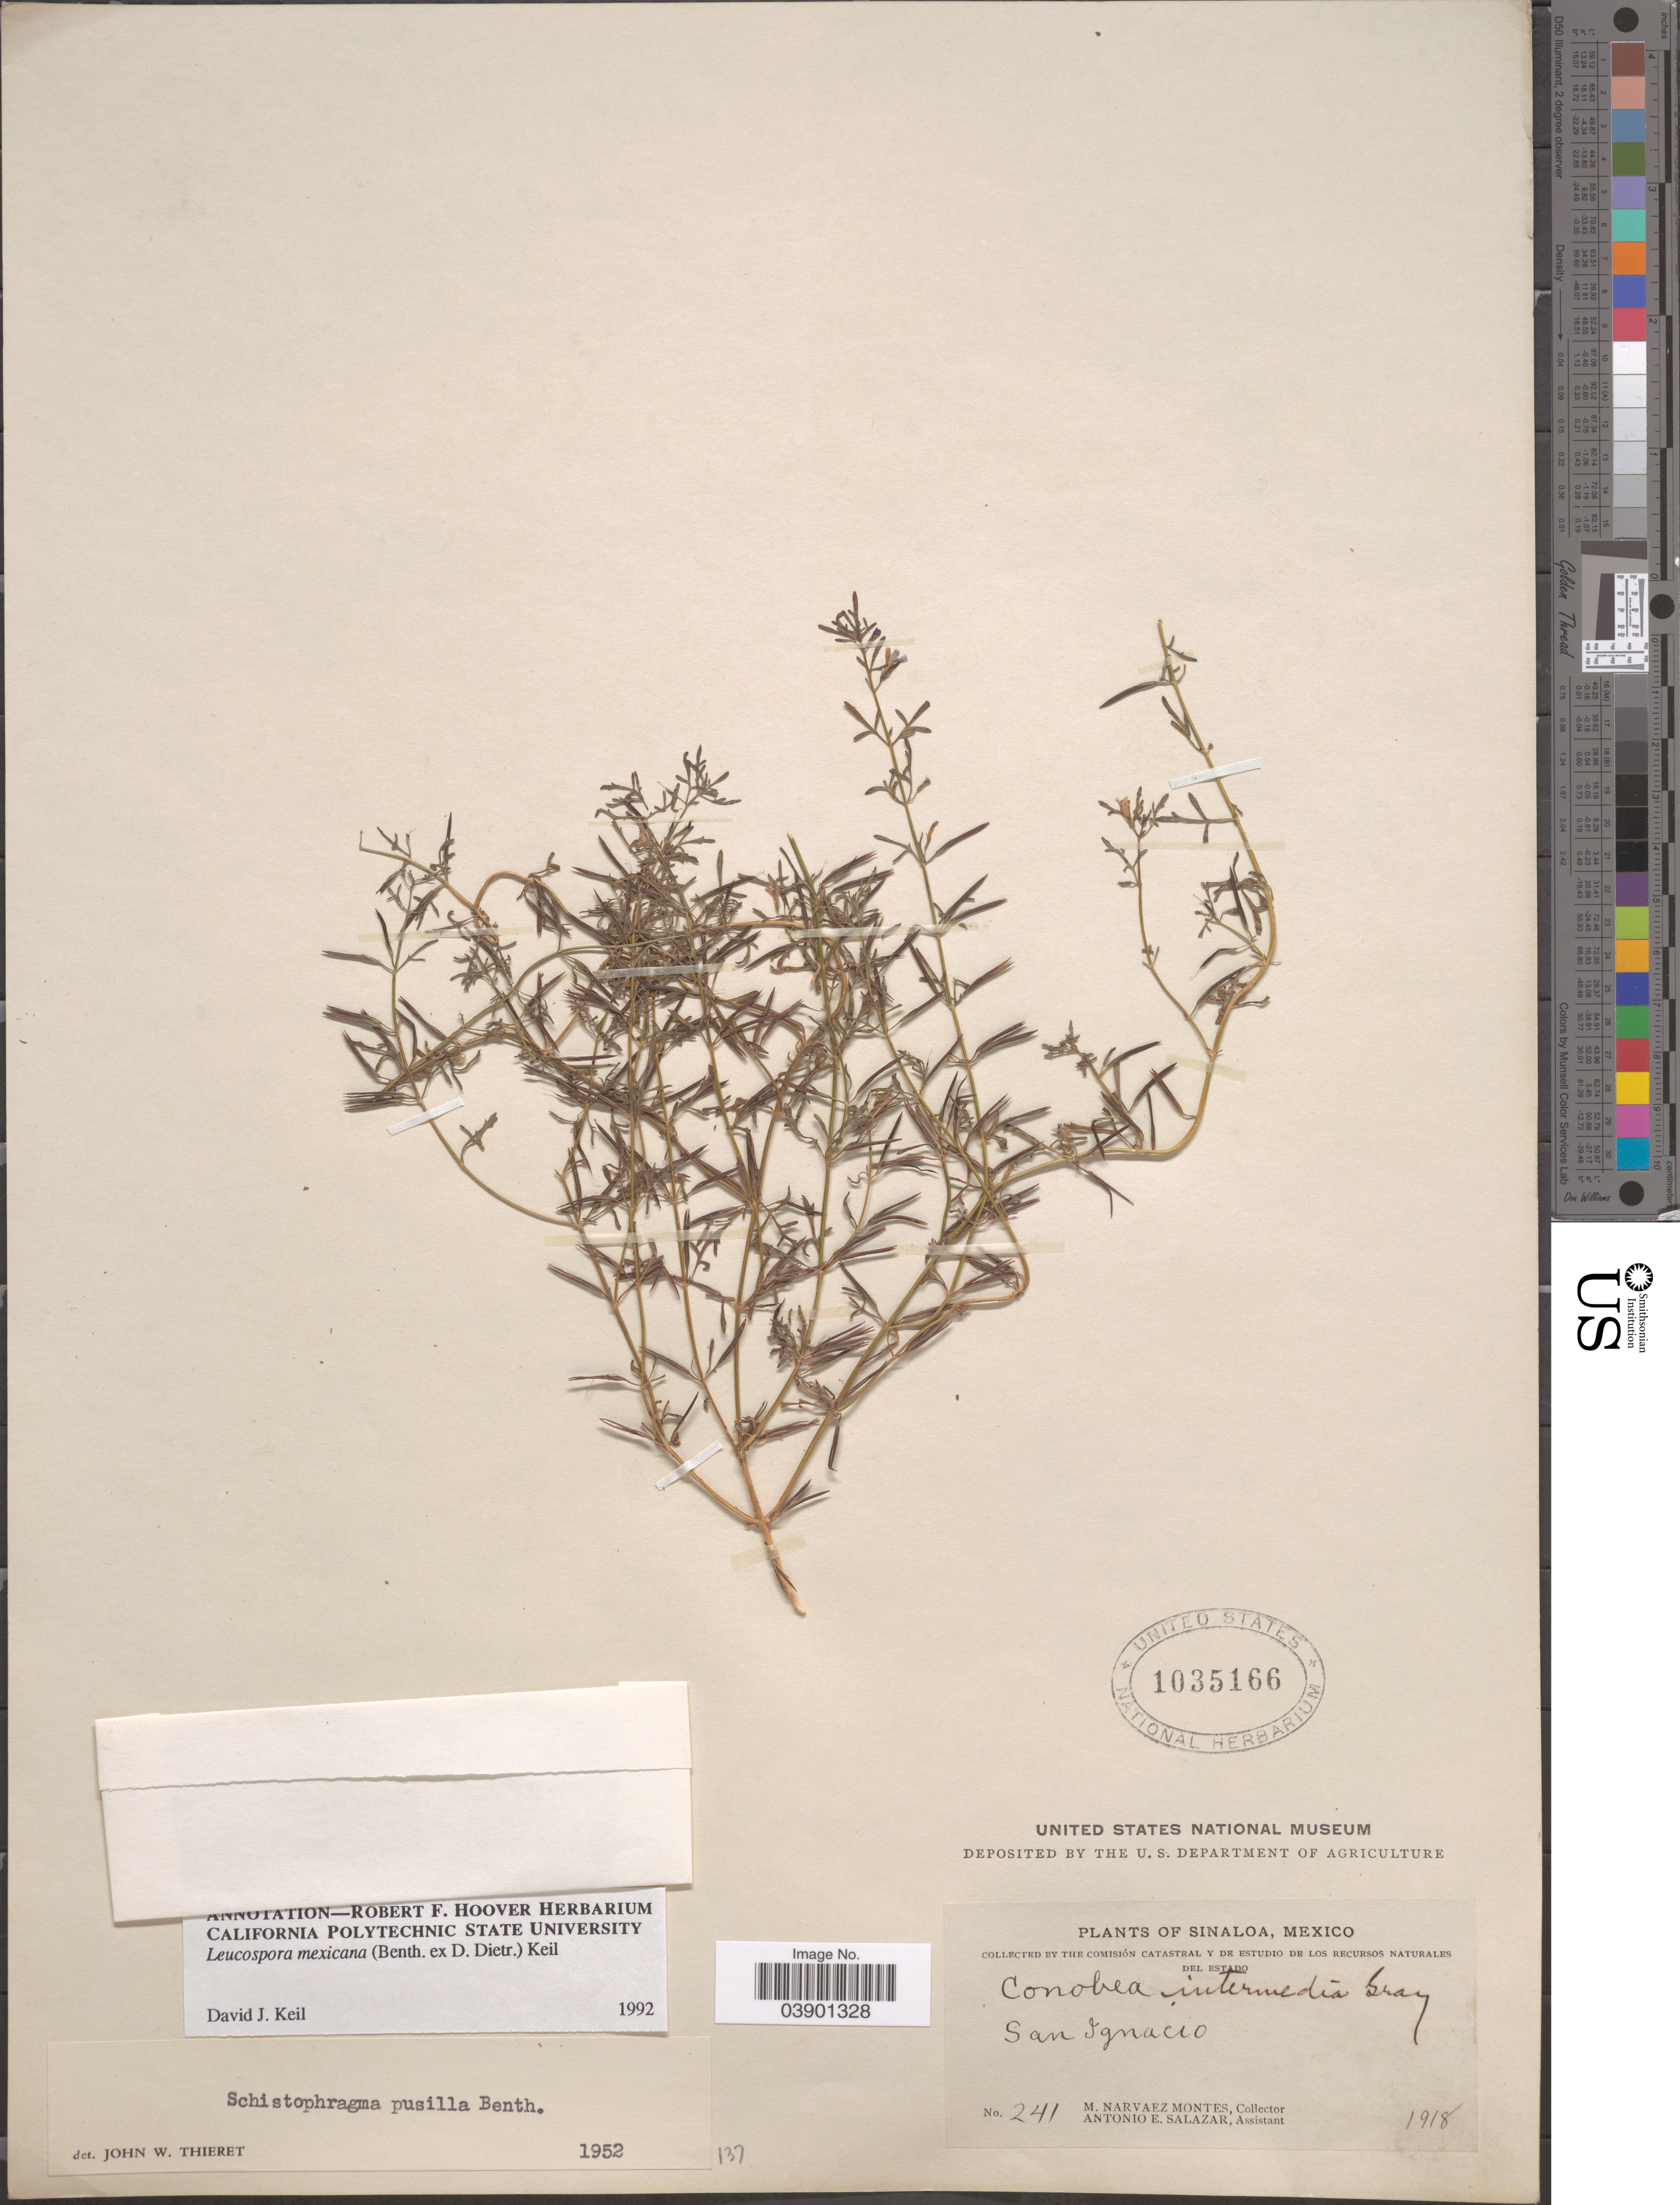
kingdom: Plantae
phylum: Tracheophyta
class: Magnoliopsida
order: Lamiales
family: Plantaginaceae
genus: Schistophragma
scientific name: Schistophragma pusillum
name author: Benth.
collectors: M. Narvaez-Montes & A. E. Salazar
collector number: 241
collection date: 1918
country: Mexico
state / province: Sinaloa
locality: San Ignacio.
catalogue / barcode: US 1035166